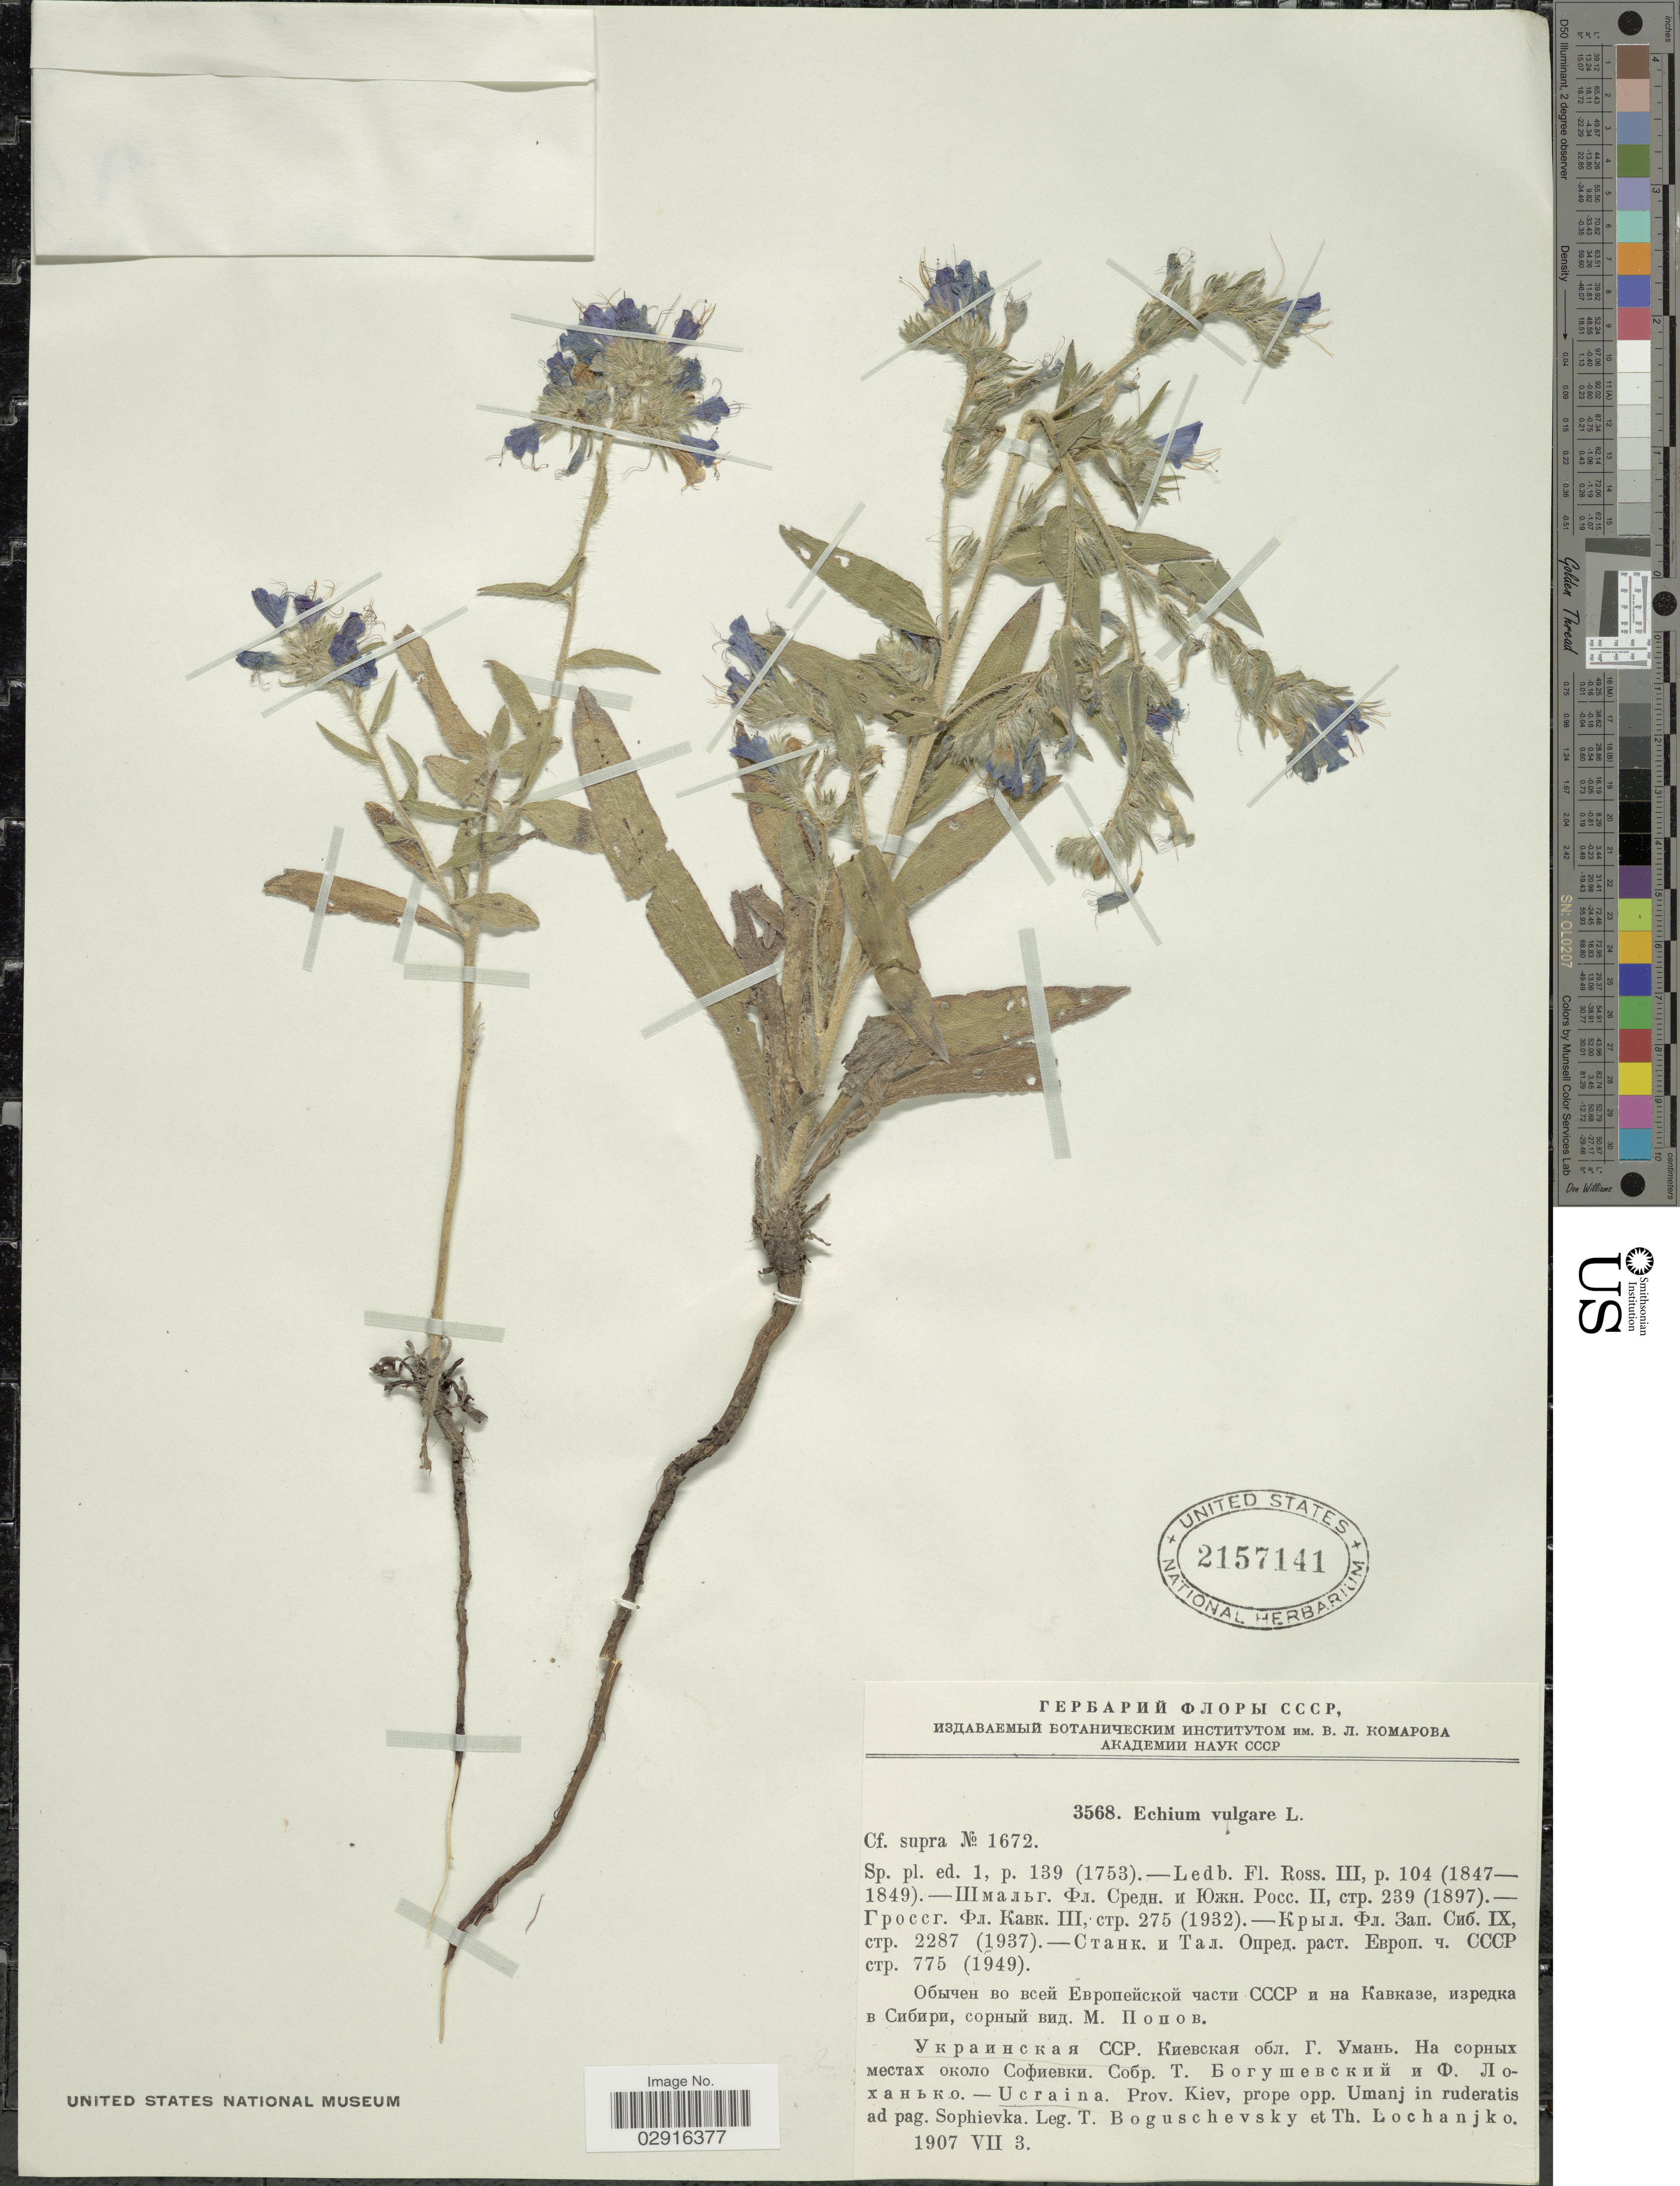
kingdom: Plantae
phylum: Tracheophyta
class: Magnoliopsida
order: Boraginales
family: Boraginaceae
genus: Echium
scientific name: Echium vulgare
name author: L.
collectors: T. Boguschevski & F. Lochanjko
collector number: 3568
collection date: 1907-07-03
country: Ukraine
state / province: Kiev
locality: Prov. Kiev, prope opp. Umanj in ruderatis ad pag. Sophievka.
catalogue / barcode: US 2157141